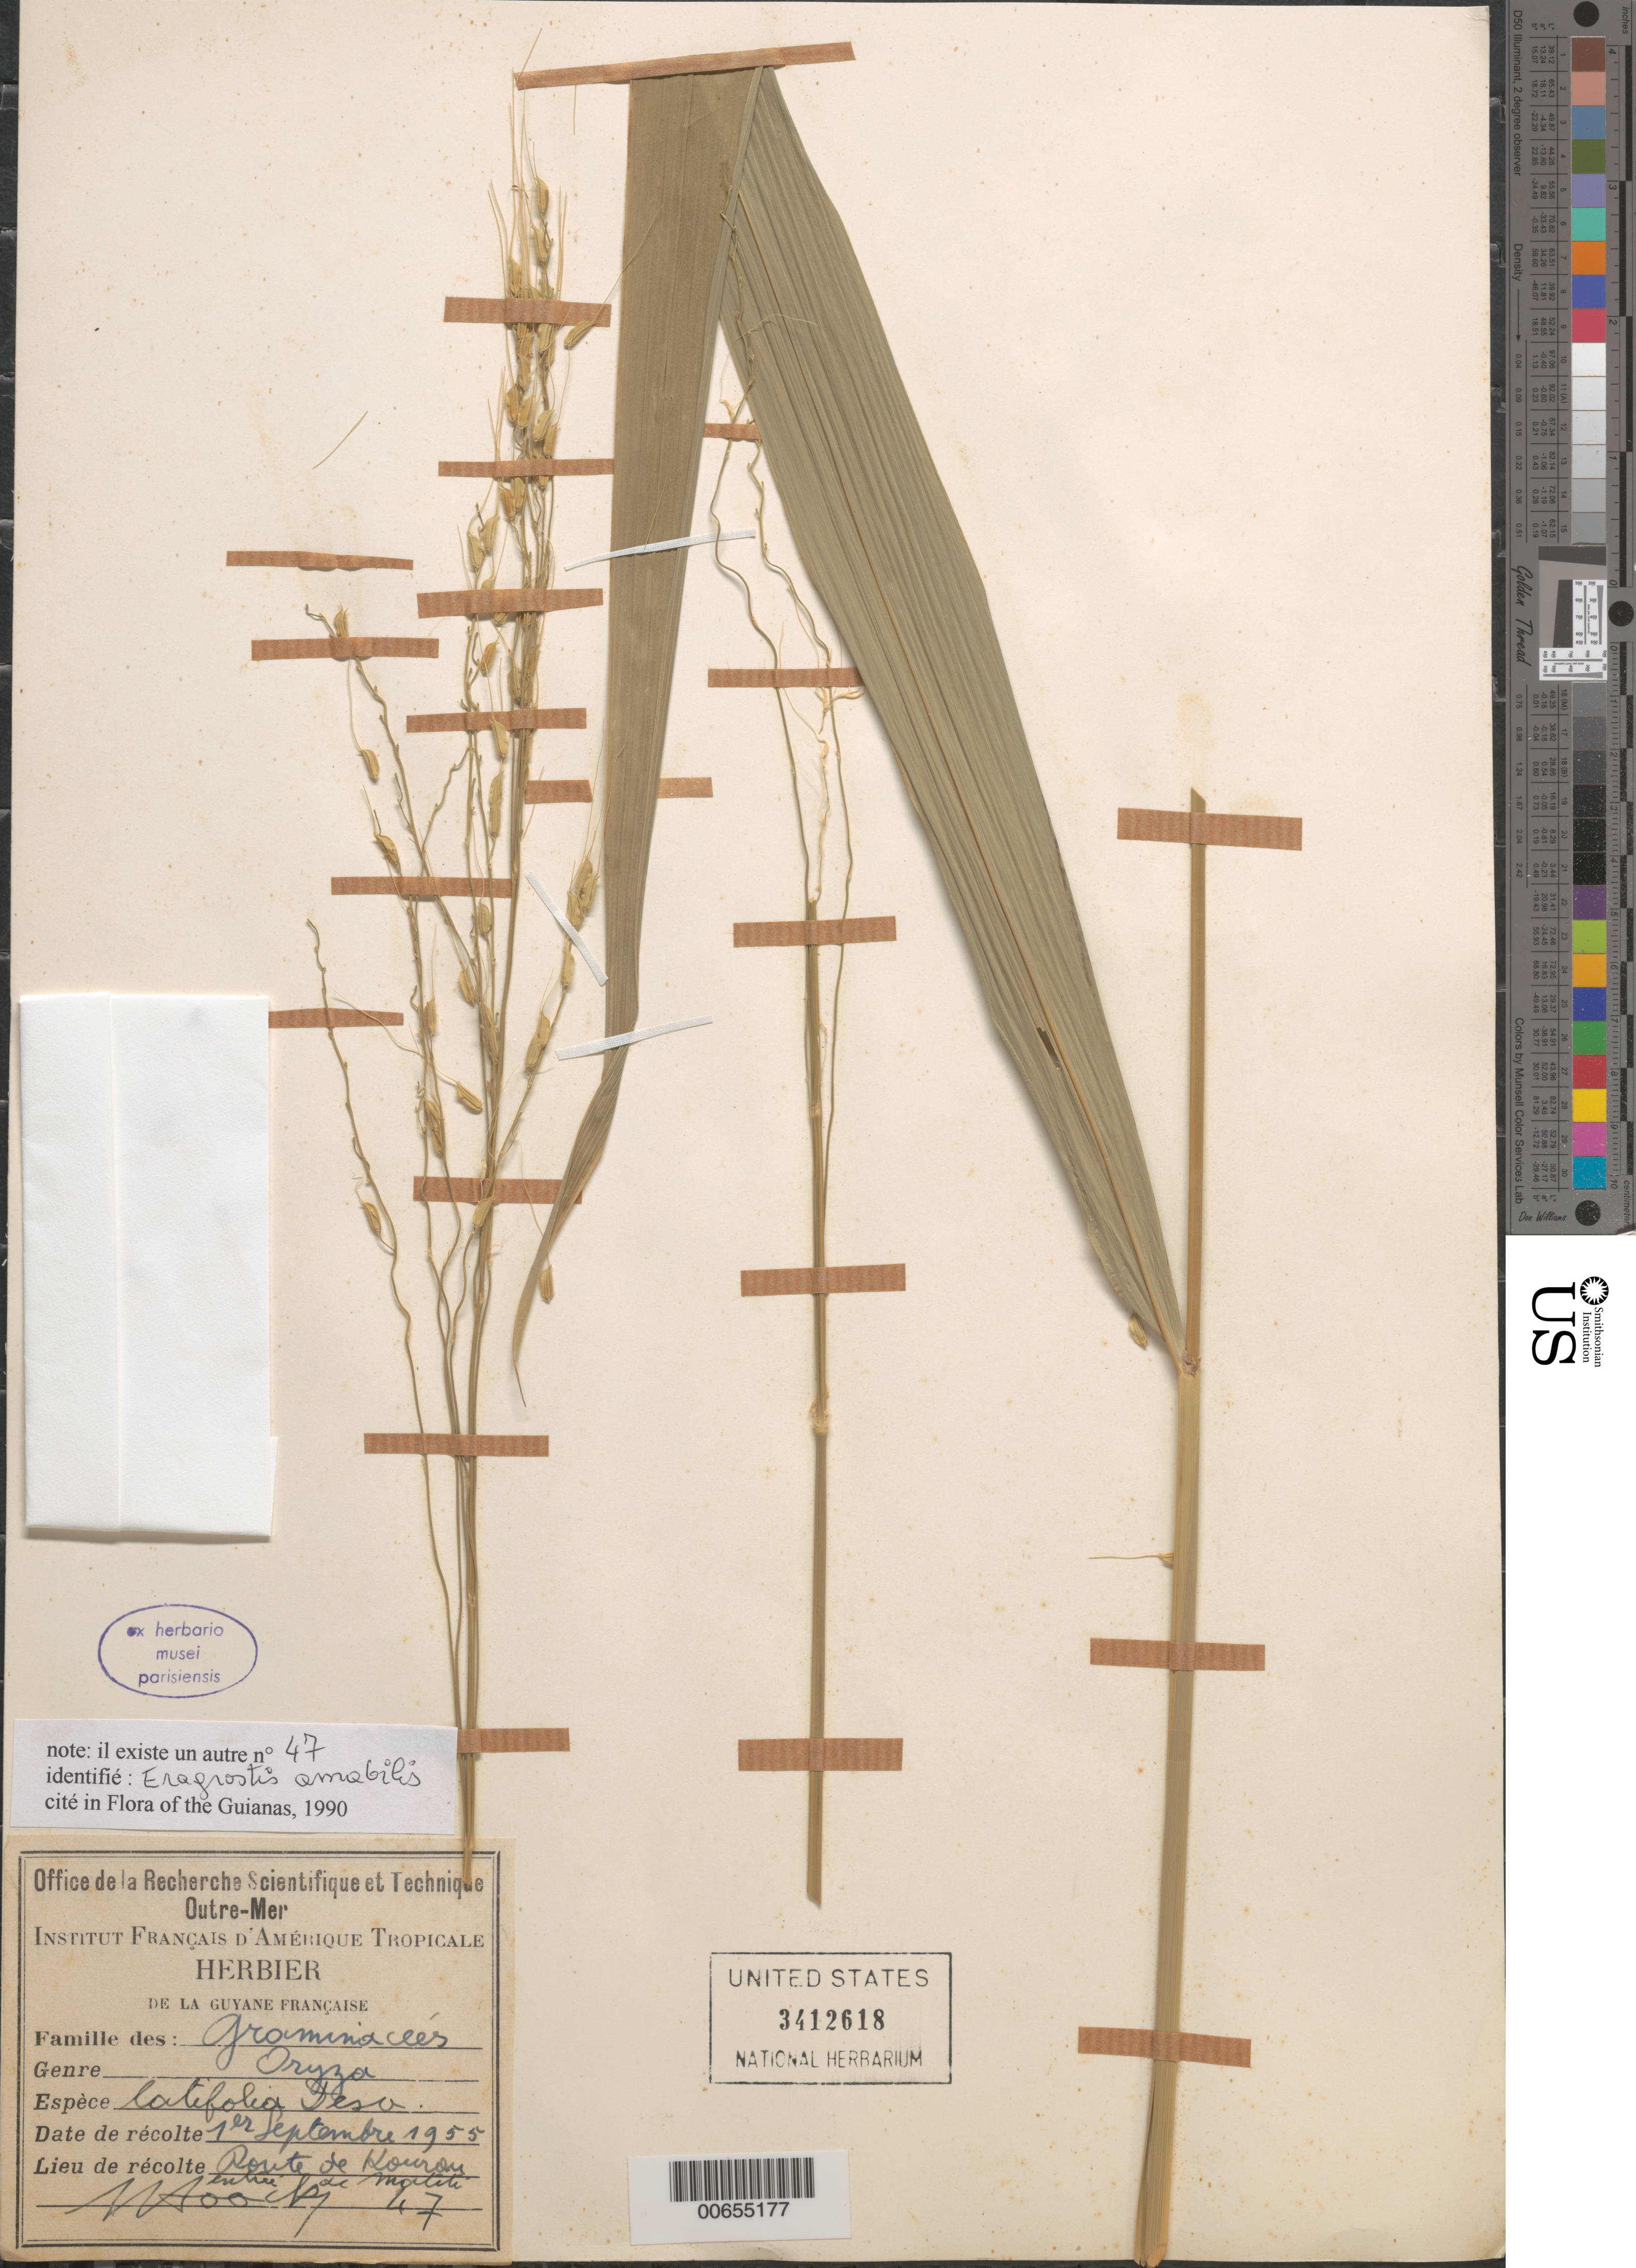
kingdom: Plantae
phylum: Tracheophyta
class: Liliopsida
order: Poales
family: Poaceae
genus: Oryza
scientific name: Oryza latifolia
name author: Desv.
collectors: J. Hoock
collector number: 47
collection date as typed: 1-Sep-55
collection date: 1955-09-01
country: French Guiana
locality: Route de Kourou, chemin Savane Matiti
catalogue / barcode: US 3412618